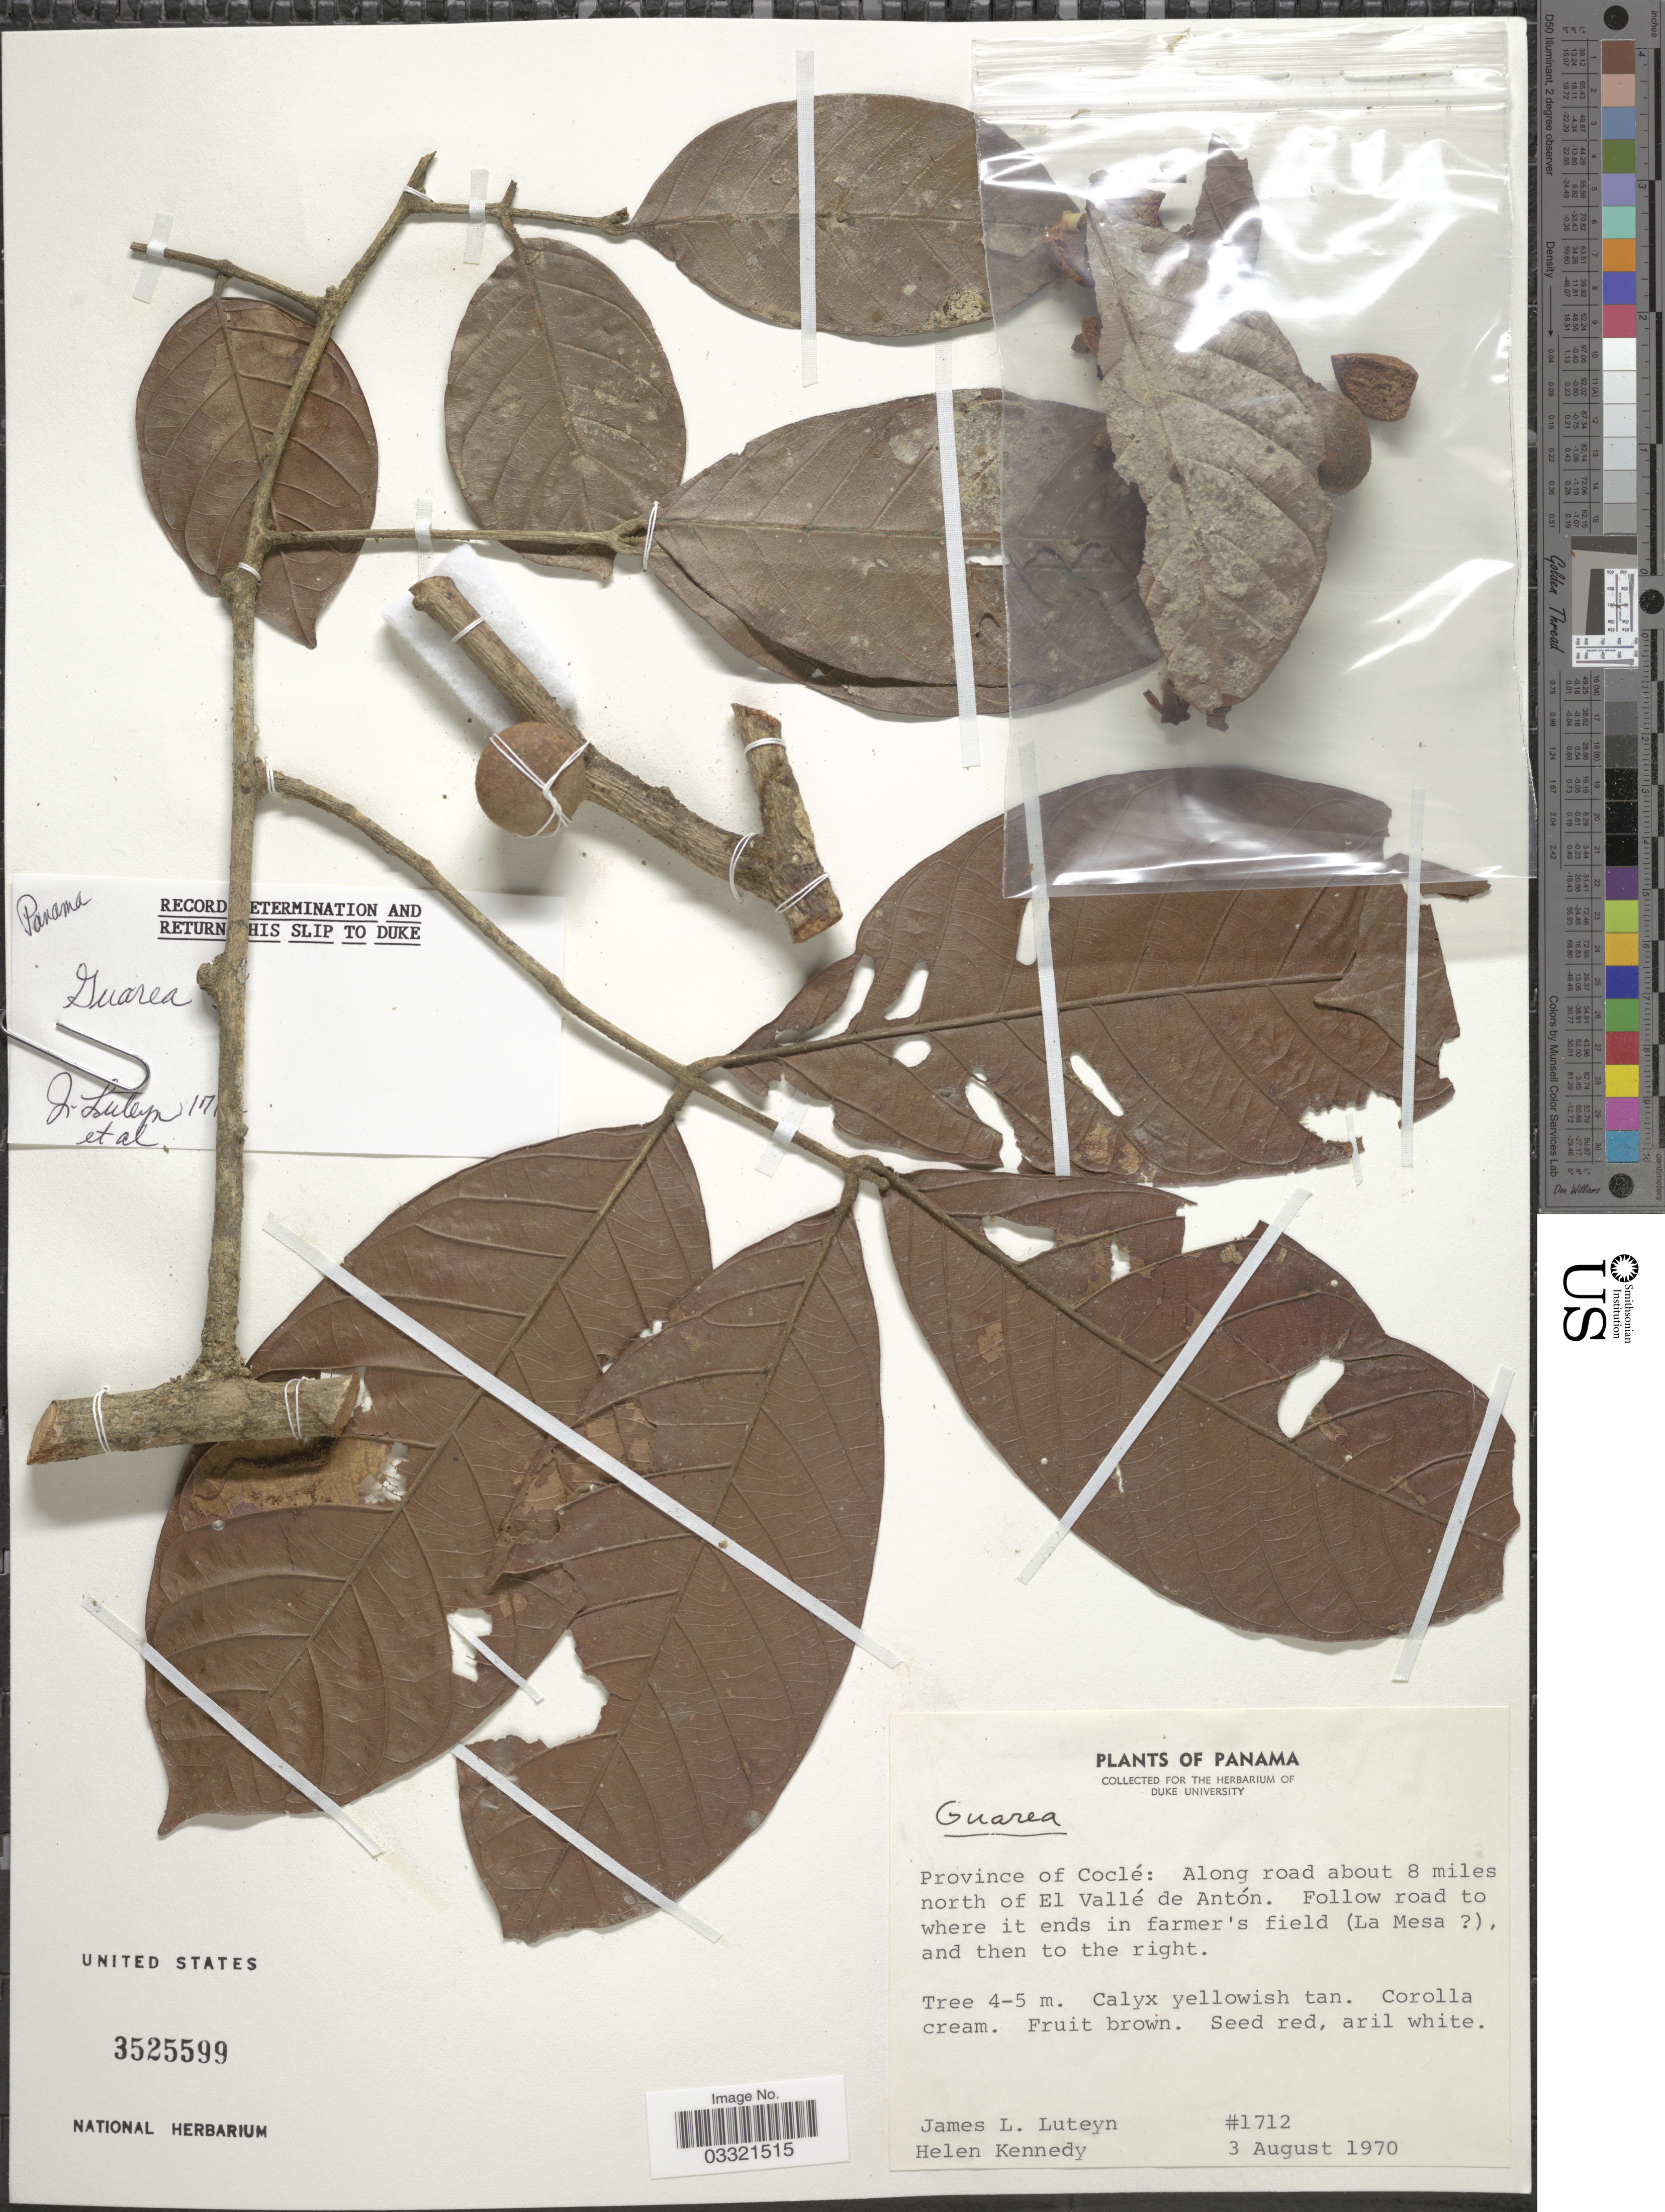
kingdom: Plantae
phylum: Tracheophyta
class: Magnoliopsida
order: Sapindales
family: Meliaceae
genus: Guarea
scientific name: Guarea sp.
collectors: J. L. Luteyn & H. Kennedy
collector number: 1712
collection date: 1970-08-03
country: Panama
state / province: Coclé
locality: Along road about 8 miles north of El Vallé de Antón. Follow road to where it ends in farmer's field (La Mesa [unsure placement]), and then to right.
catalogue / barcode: US 3525599